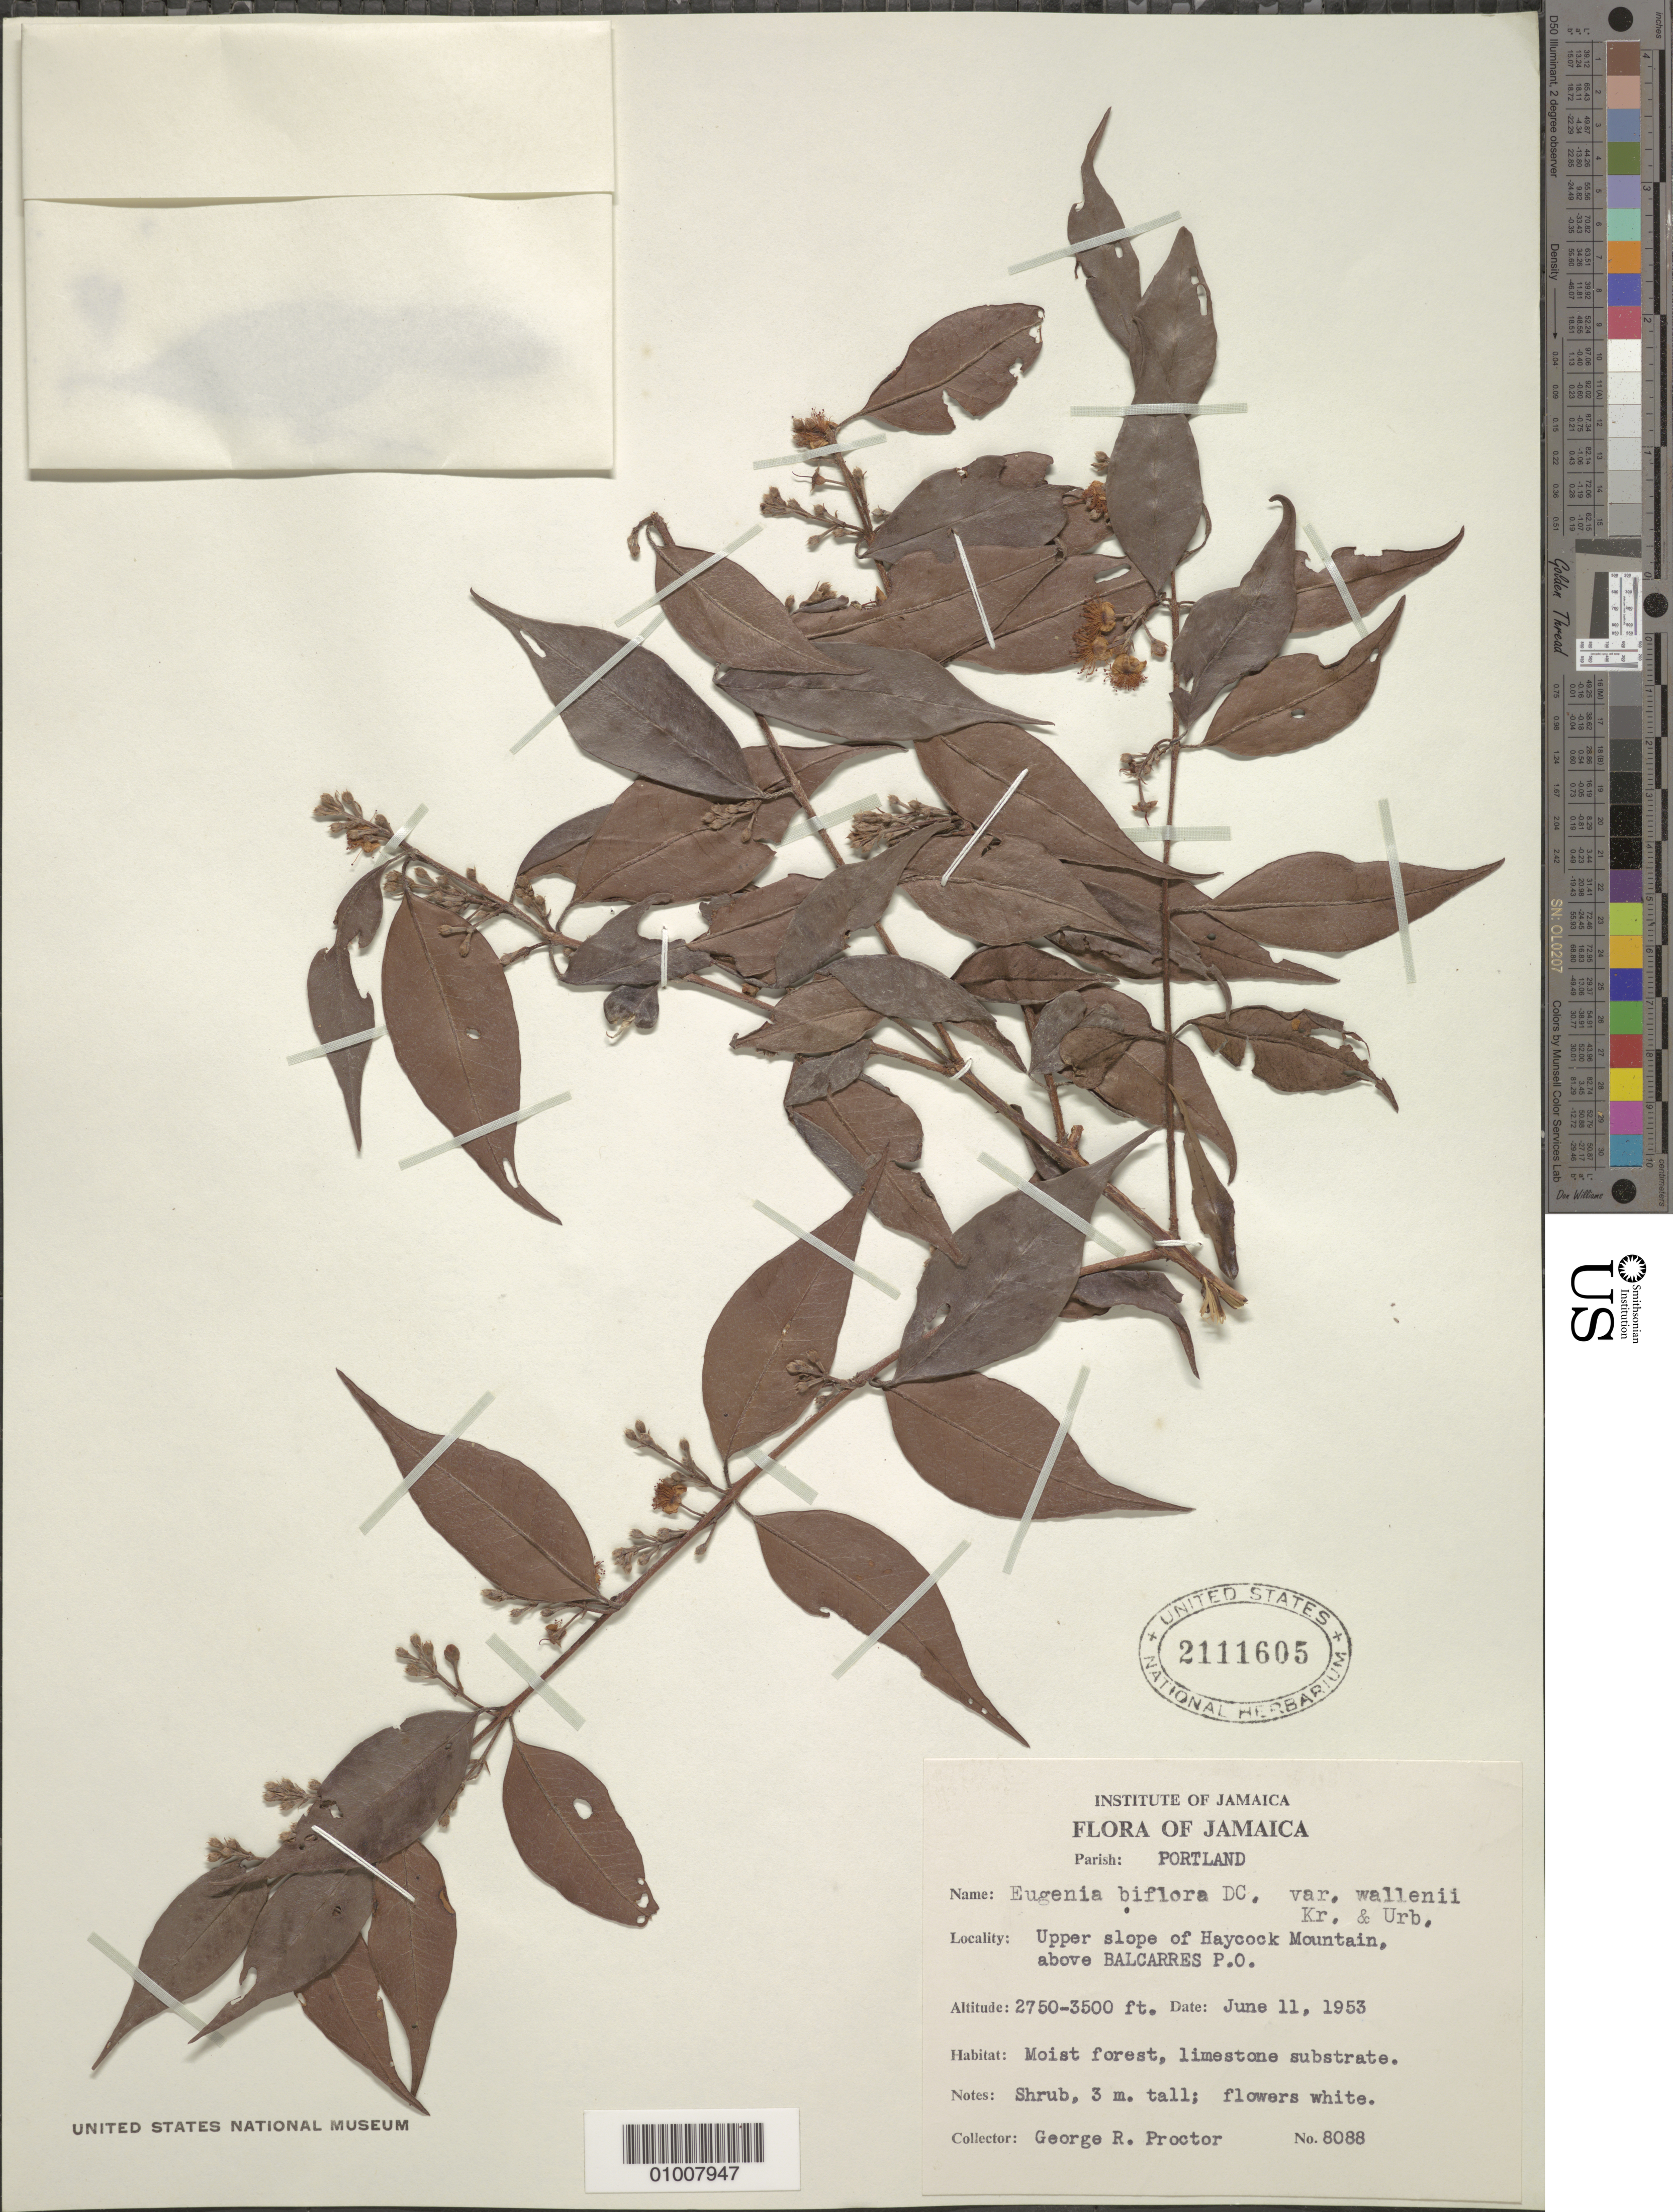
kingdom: Plantae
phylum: Tracheophyta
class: Magnoliopsida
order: Myrtales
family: Myrtaceae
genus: Eugenia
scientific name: Eugenia biflora var. wallenii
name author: (Macfad.) Krug & Urb.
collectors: G. R. Proctor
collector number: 8088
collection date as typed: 11 Jun 1953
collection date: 1953-06-11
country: Jamaica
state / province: Portland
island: Jamaica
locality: Upper slope of Haycock Mountain, above BALCARRES P.O.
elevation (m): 838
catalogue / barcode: US 2111605